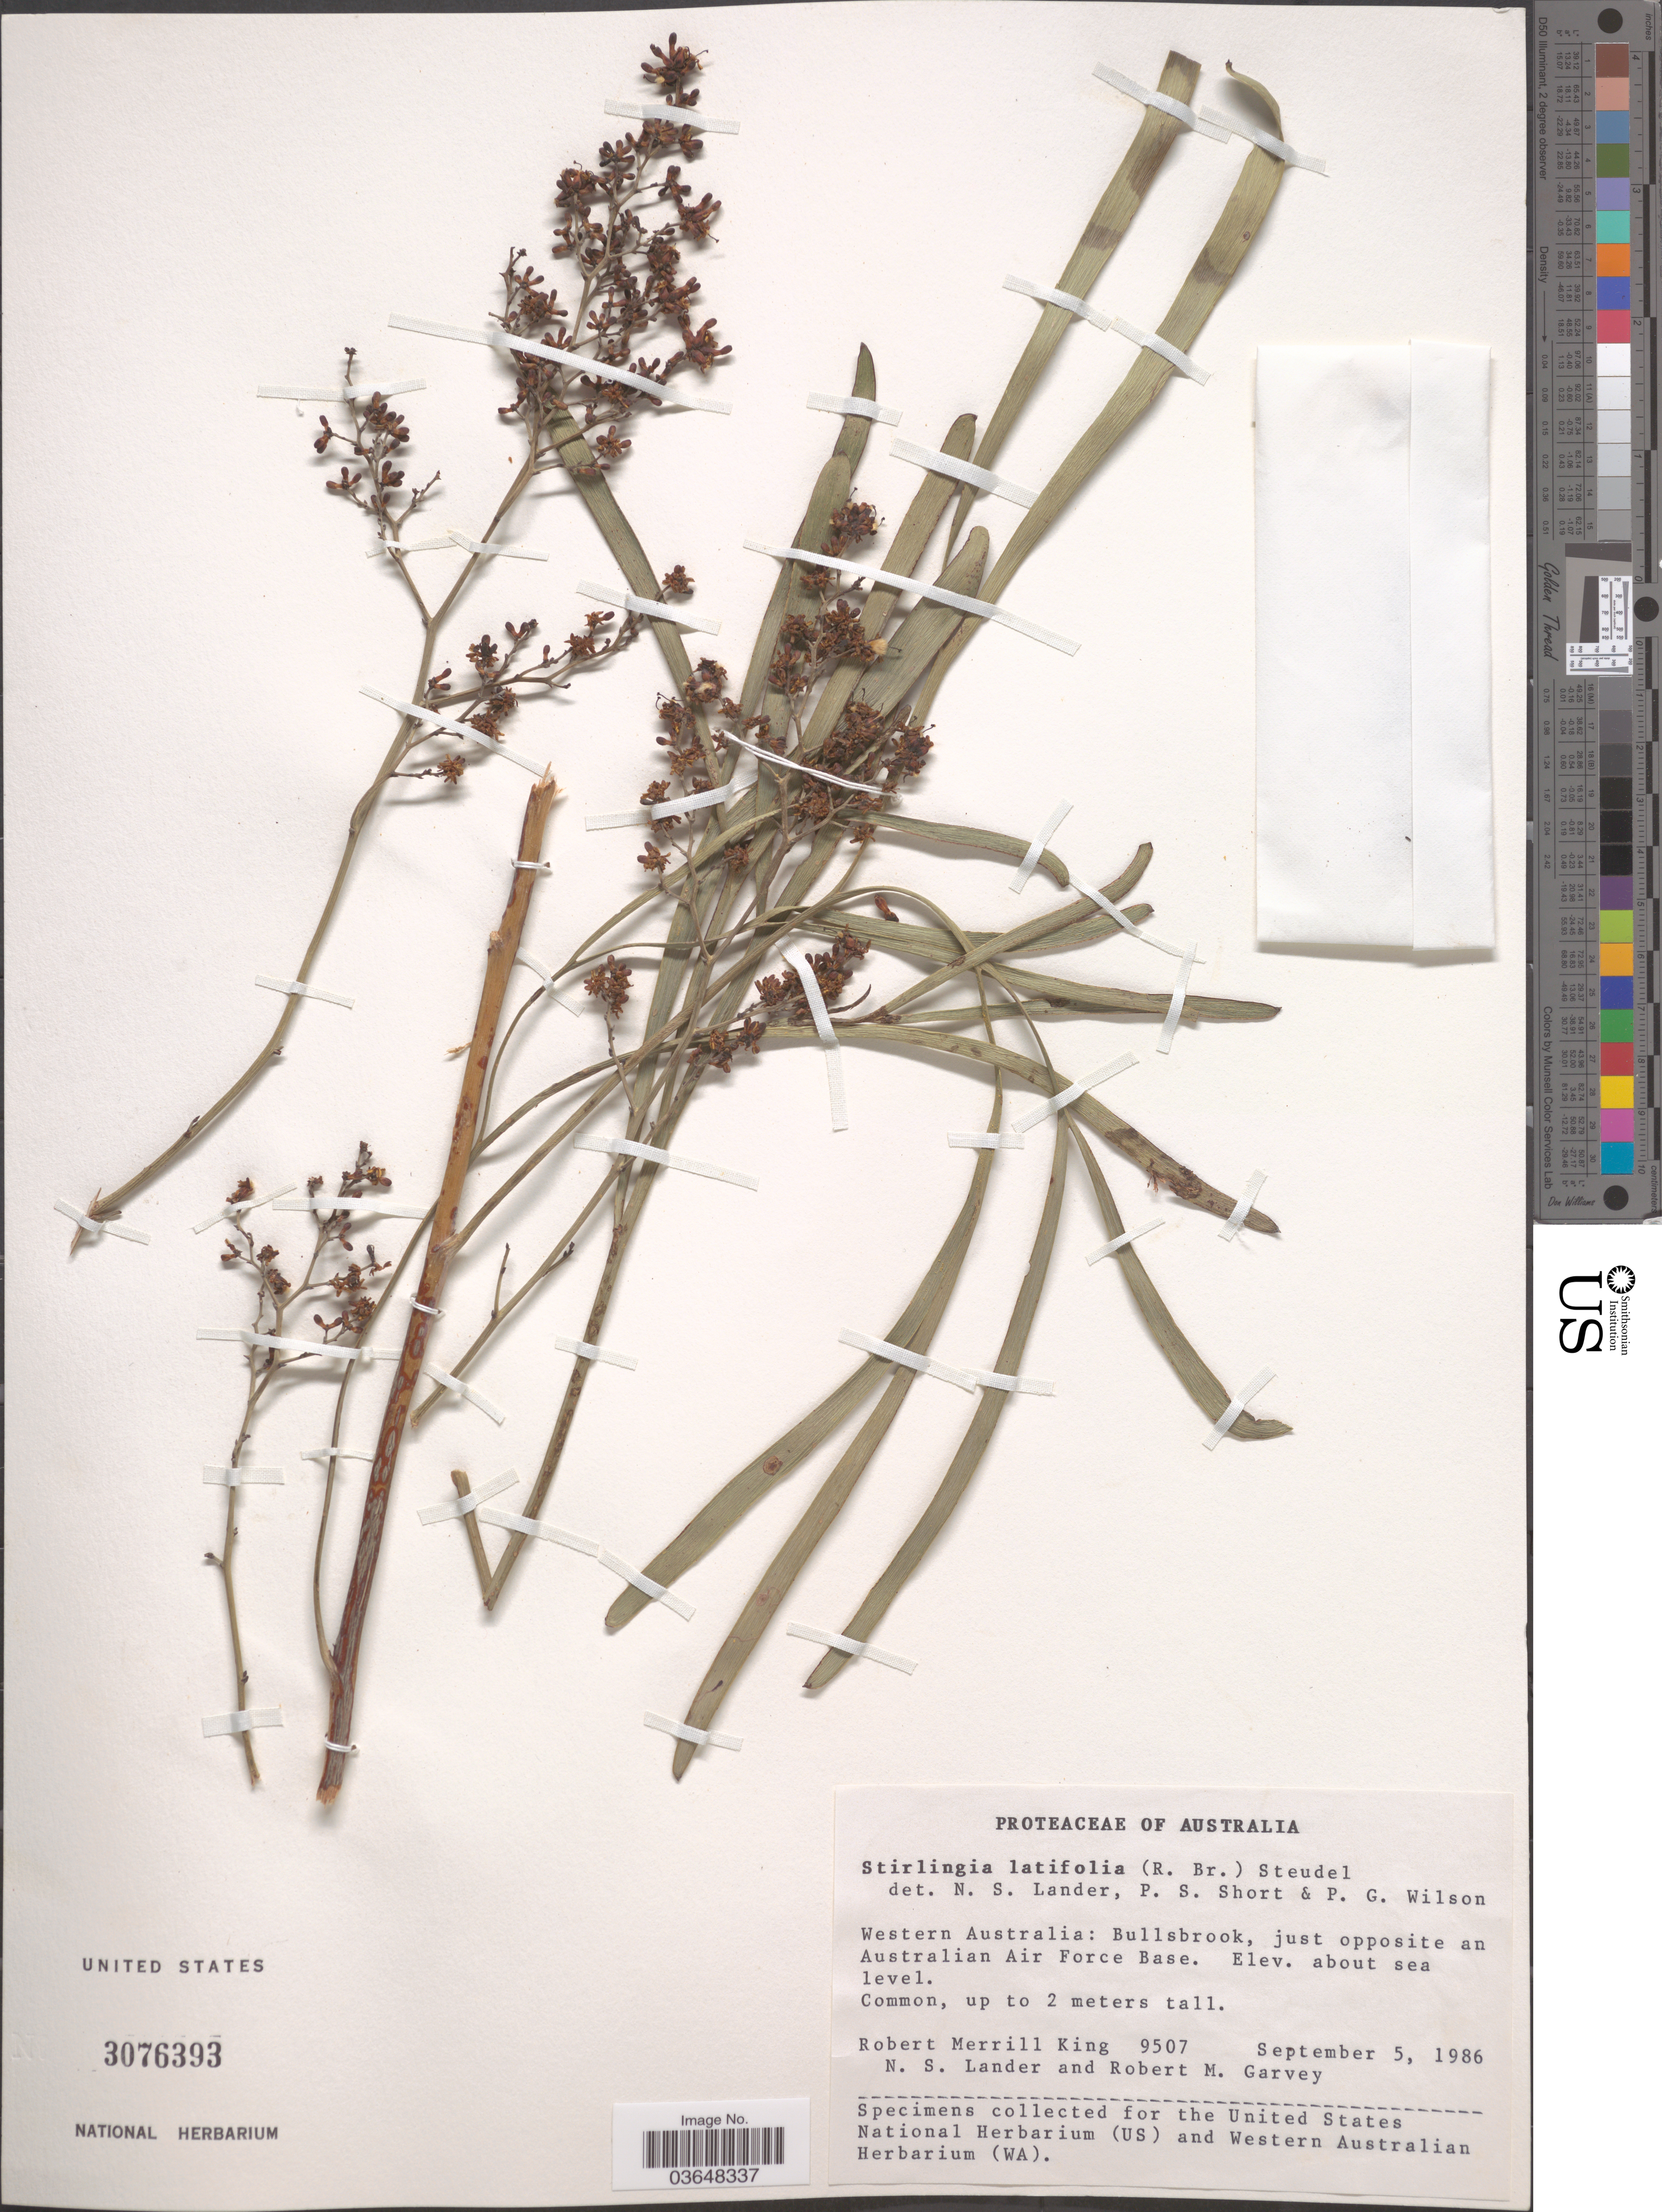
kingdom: Plantae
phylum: Tracheophyta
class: Magnoliopsida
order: Proteales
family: Proteaceae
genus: Stirlingia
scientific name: Stirlingia latifolia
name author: (R. Br.) Steud.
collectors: R. M. King, N. Lander & R. Garvey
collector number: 9507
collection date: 1986-09-05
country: Australia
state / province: Western Australia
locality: Bullsbrook, just opposite an Australian Air Force Base.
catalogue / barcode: US 3076393